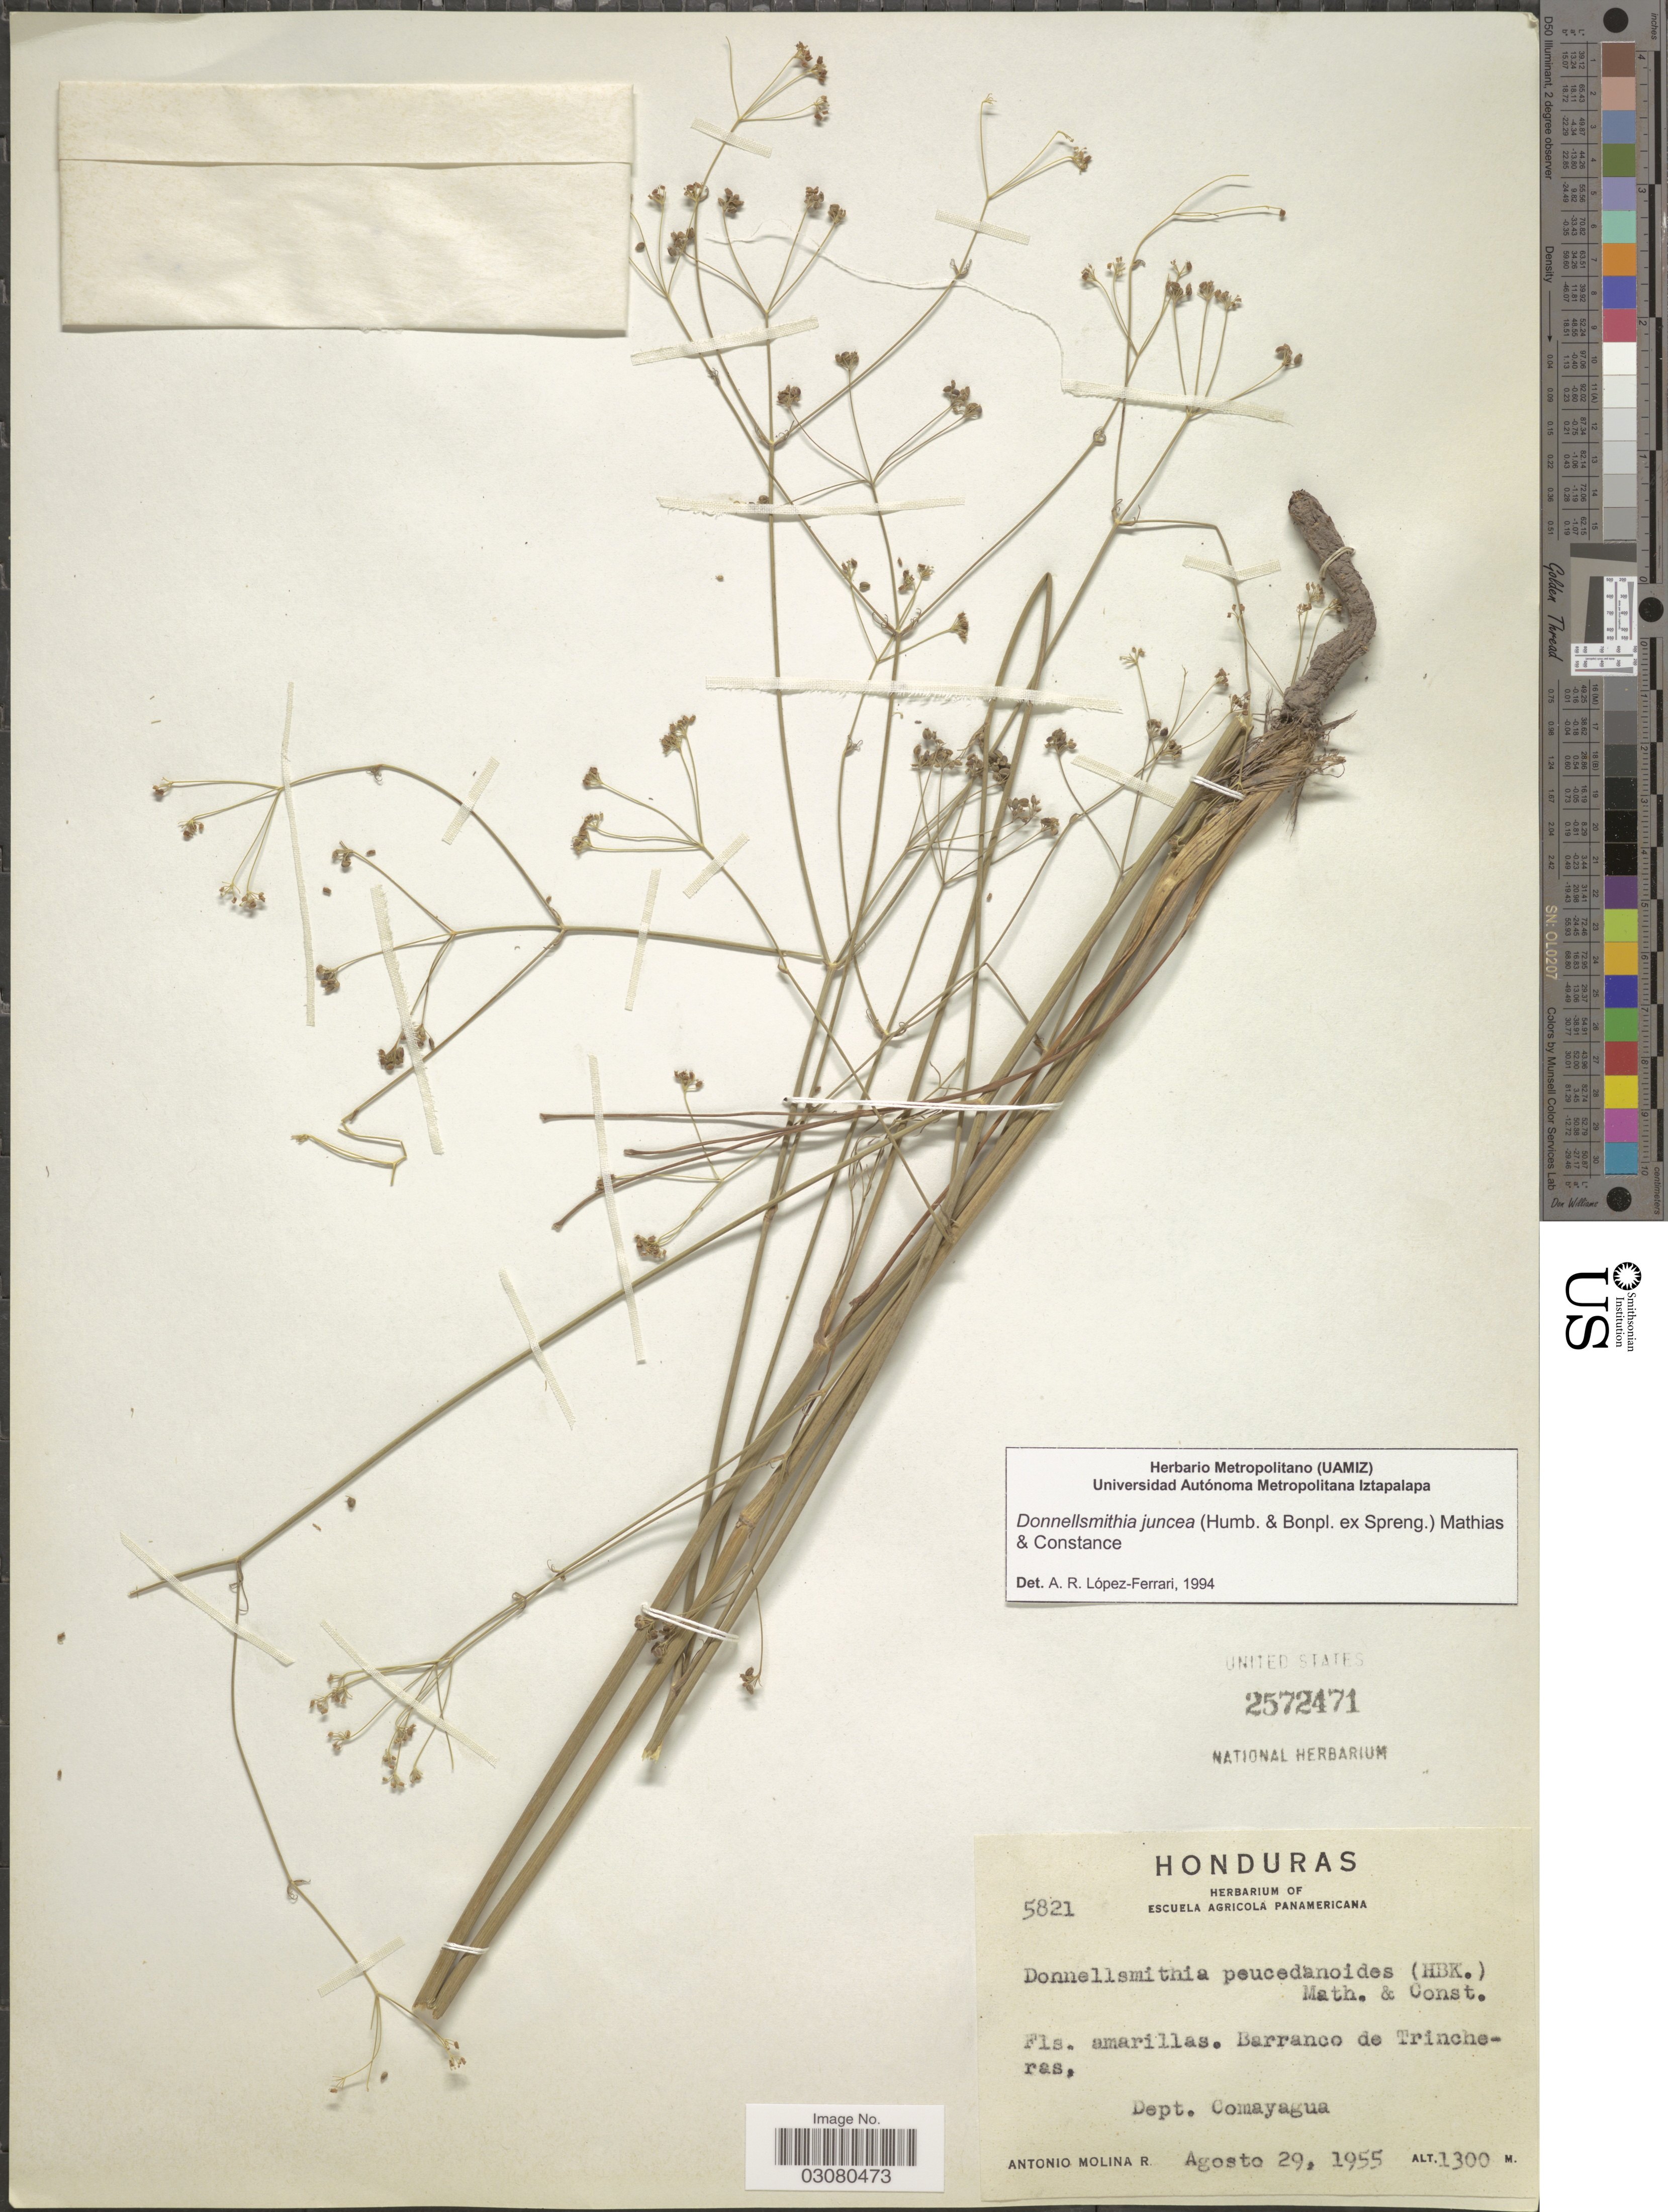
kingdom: Plantae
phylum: Tracheophyta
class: Magnoliopsida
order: Apiales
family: Apiaceae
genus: Donnellsmithia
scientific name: Donnellsmithia juncea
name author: (Humb. & Bonpl. ex Spreng.) Mathias & Constance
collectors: A. Molina R.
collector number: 5821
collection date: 1955-08-29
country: Honduras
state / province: Comayagua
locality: Barranco de Trincheras, Dept. Comayagua.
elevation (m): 1300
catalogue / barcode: US 2572471